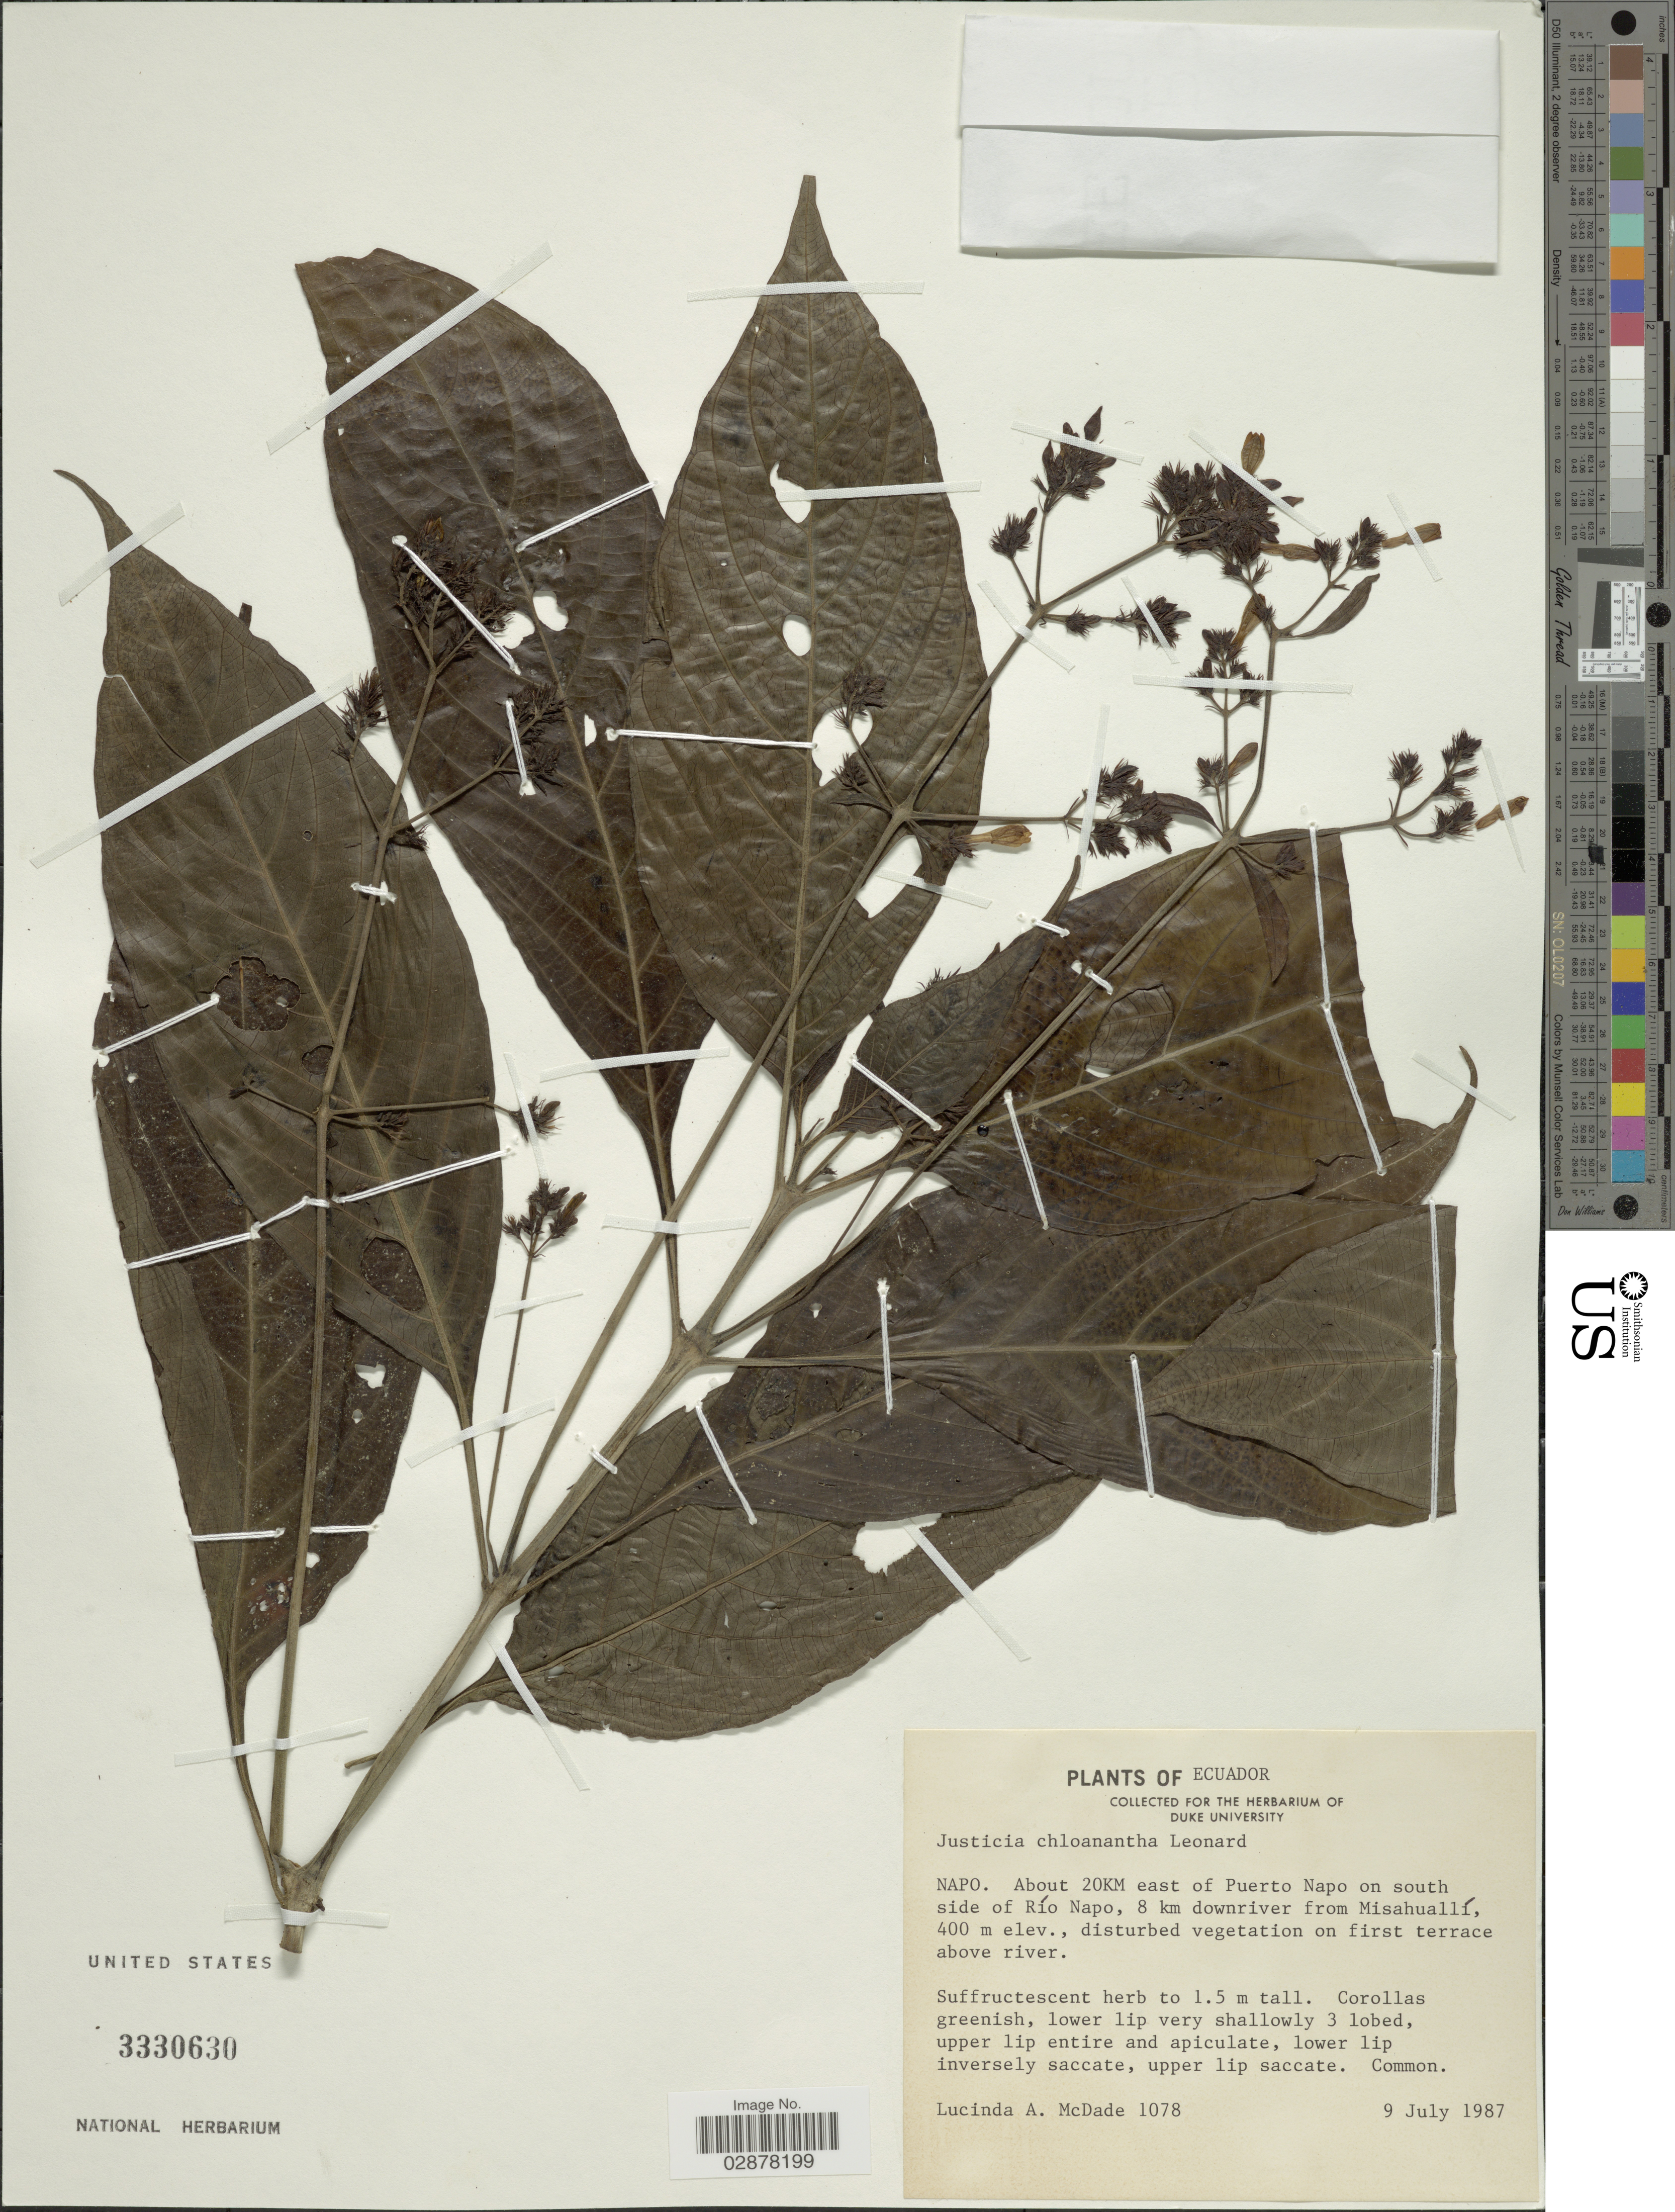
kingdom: Plantae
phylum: Tracheophyta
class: Magnoliopsida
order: Lamiales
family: Acanthaceae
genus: Justicia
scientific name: Justicia chloanantha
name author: Leonard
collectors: L. McDade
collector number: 1078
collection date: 1987-07-09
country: Ecuador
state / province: Napo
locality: About 20KM east of Puerto Napo on south side of Río Napo, 8 km downriver from Misahuallí.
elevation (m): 400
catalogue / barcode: US 3330630